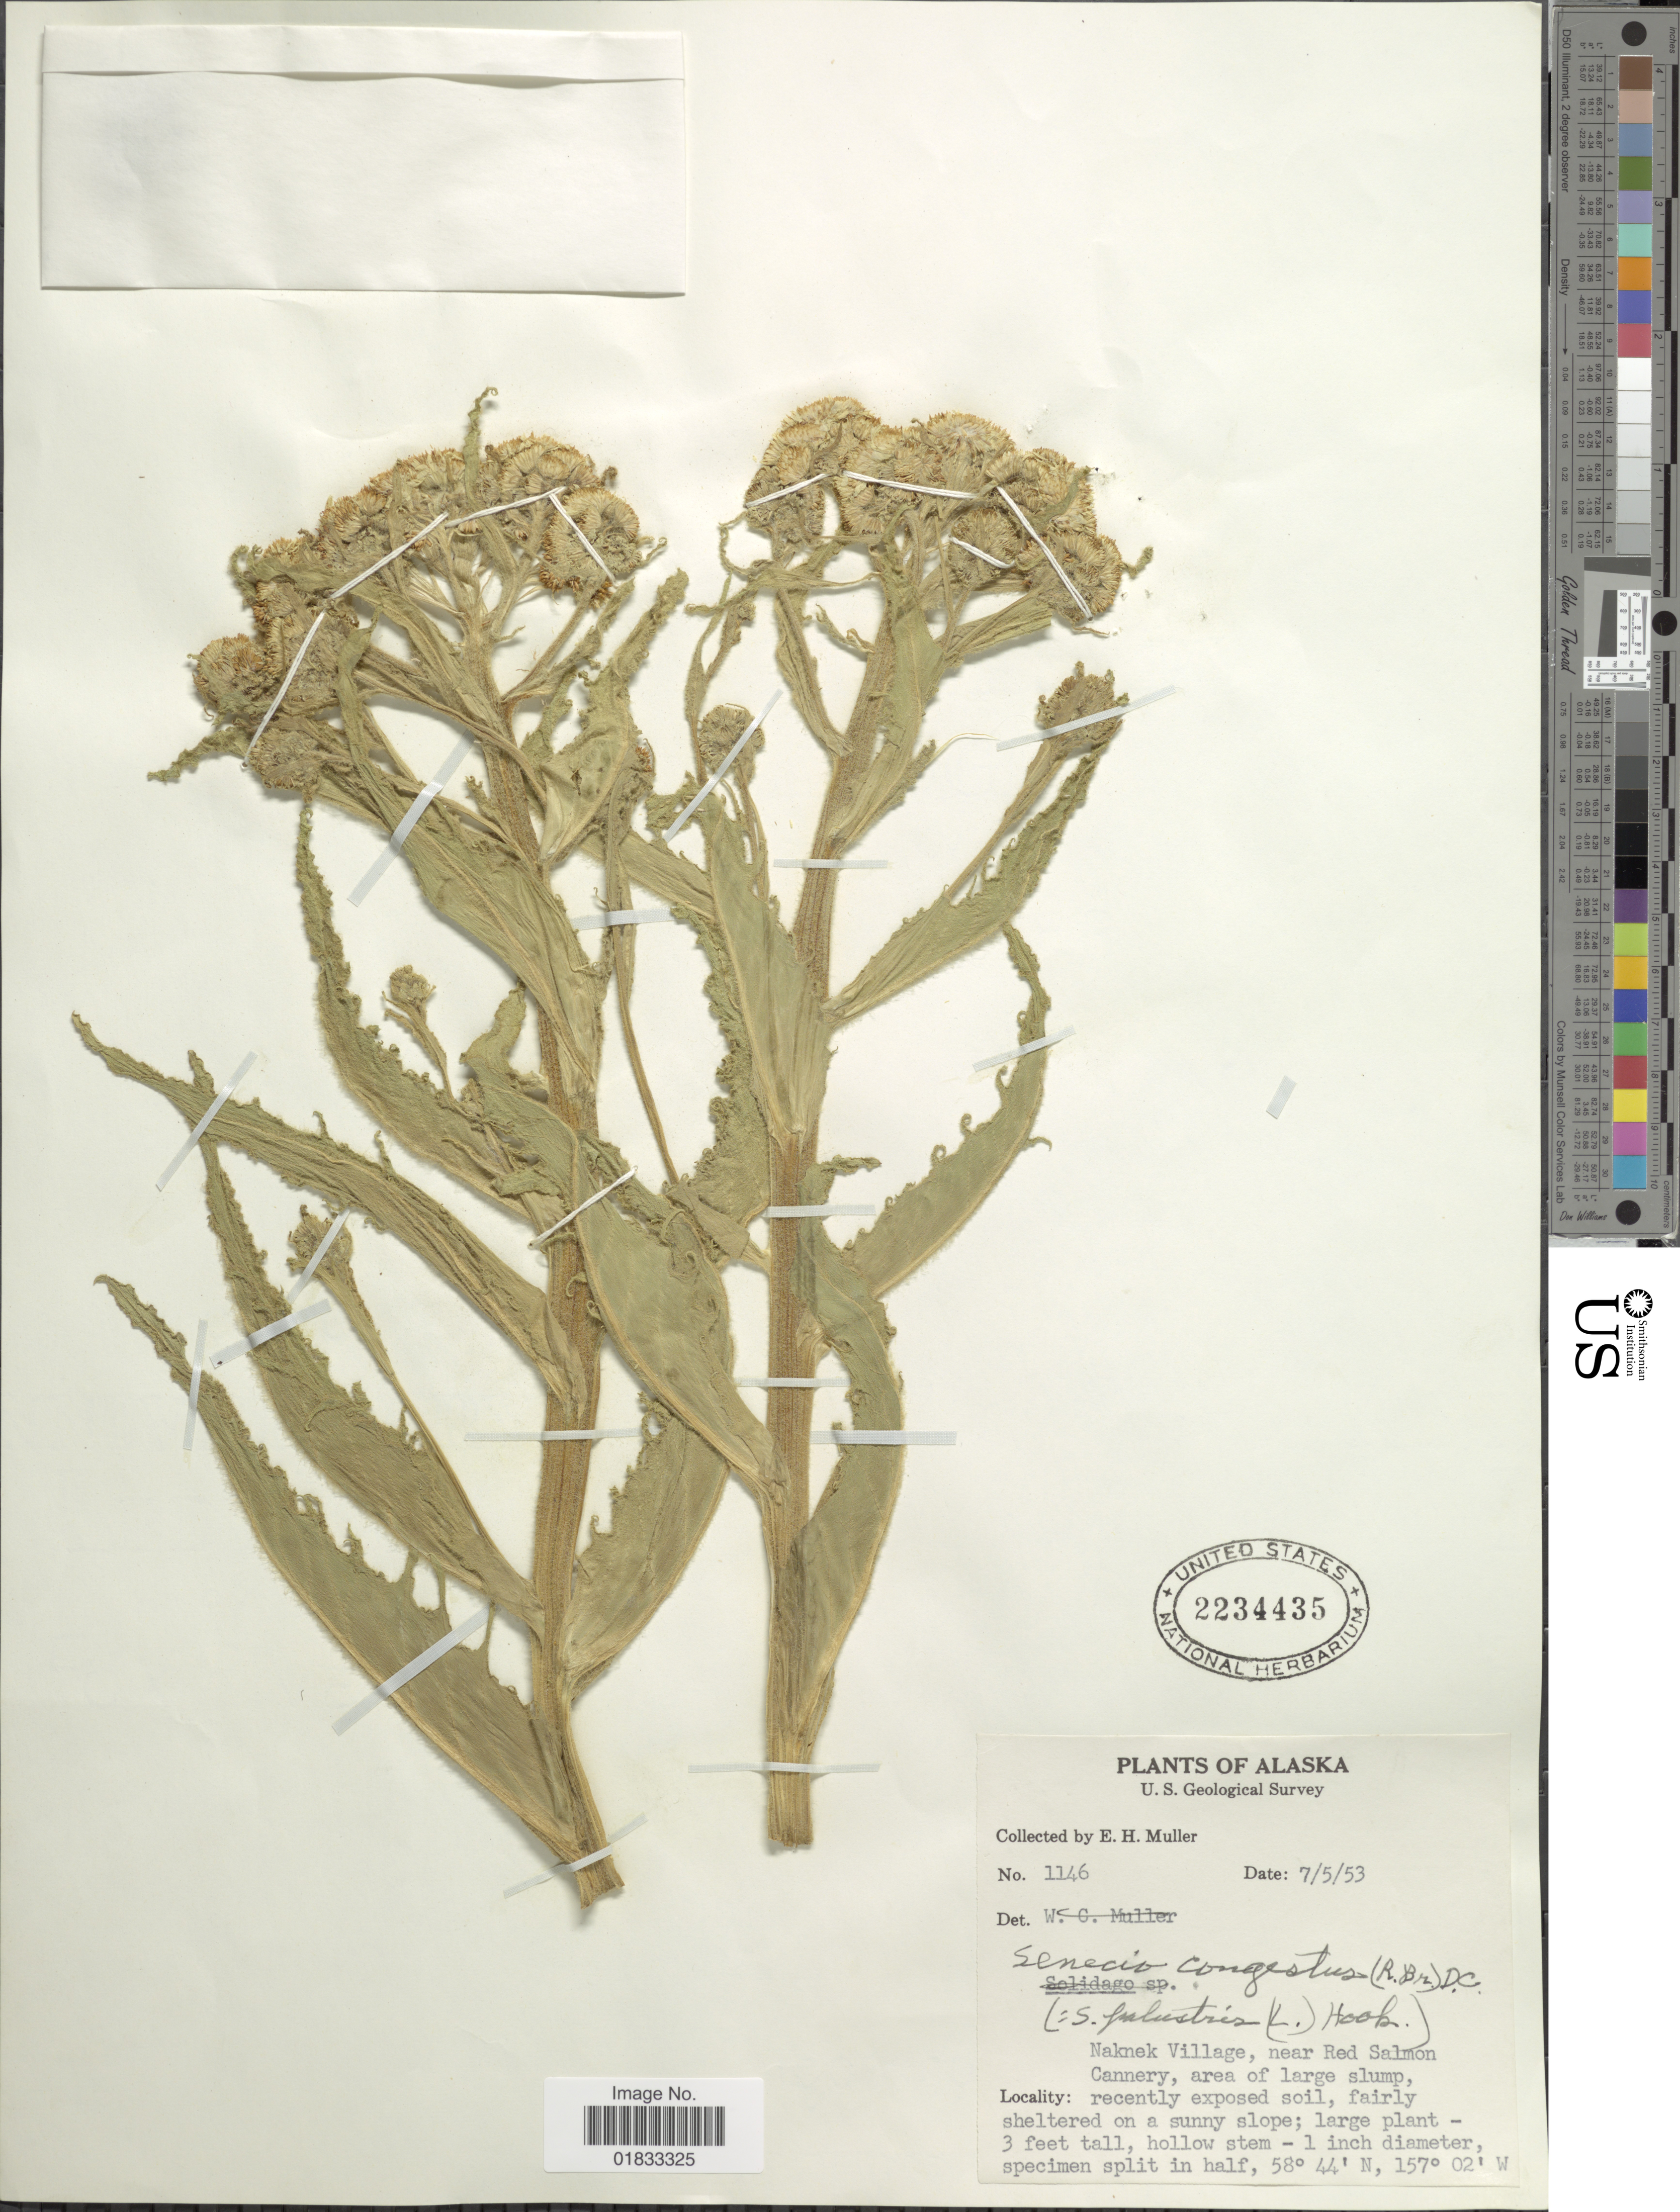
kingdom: Plantae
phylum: Tracheophyta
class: Magnoliopsida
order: Asterales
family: Asteraceae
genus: Tephroseris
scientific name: Tephroseris palustris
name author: (L.) Rchb.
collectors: E. H. Muller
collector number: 1146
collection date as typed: Transcribed d/m/y: 5/7/53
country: United States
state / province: Alaska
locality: Naknek Village, near Red Salmon Cannery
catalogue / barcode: US 2234435